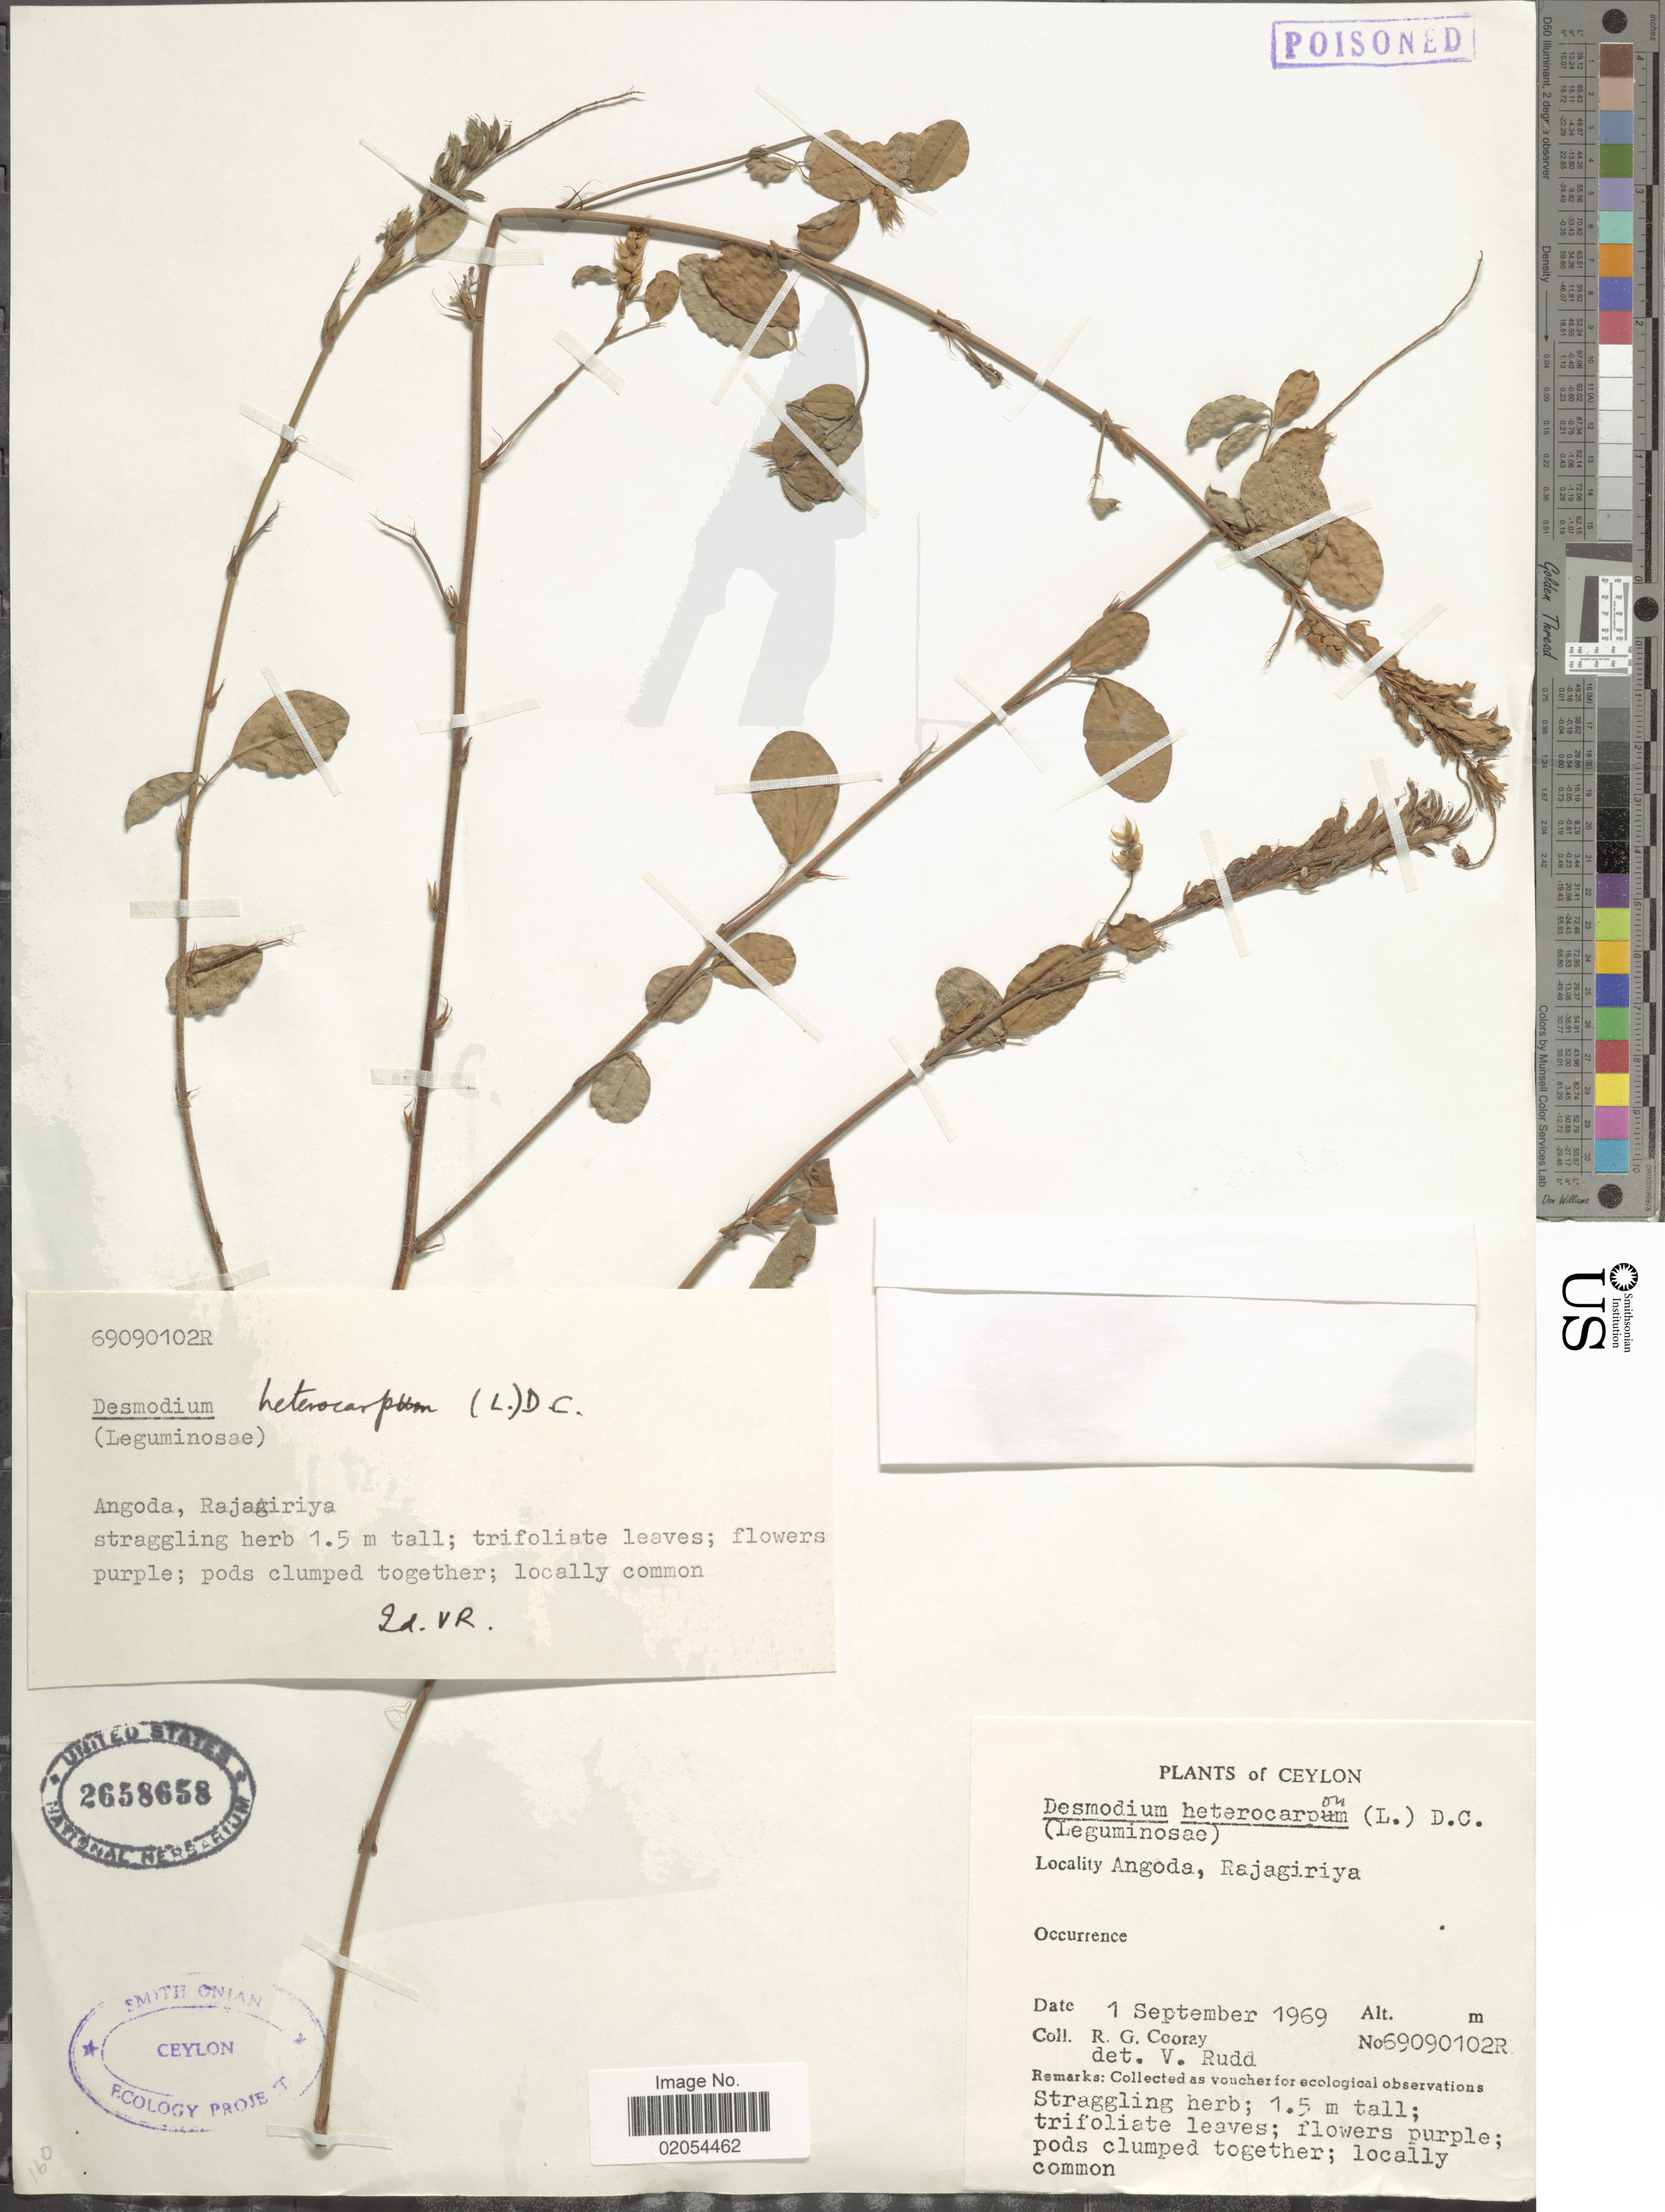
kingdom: Plantae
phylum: Tracheophyta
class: Magnoliopsida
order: Fabales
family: Fabaceae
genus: Grona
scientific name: Grona heterocarpos subsp. heterocarpos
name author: (L.) H. Ohashi & K. Ohashi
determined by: Strong, Mark T., (BOT), Smithsonian Institution - National Museum of Natural History (UNITED STATES)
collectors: R. Cooray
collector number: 69090102R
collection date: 1969-09-01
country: Sri Lanka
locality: Ceylon, Angoda, Rajagiriya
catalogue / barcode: US 2658658